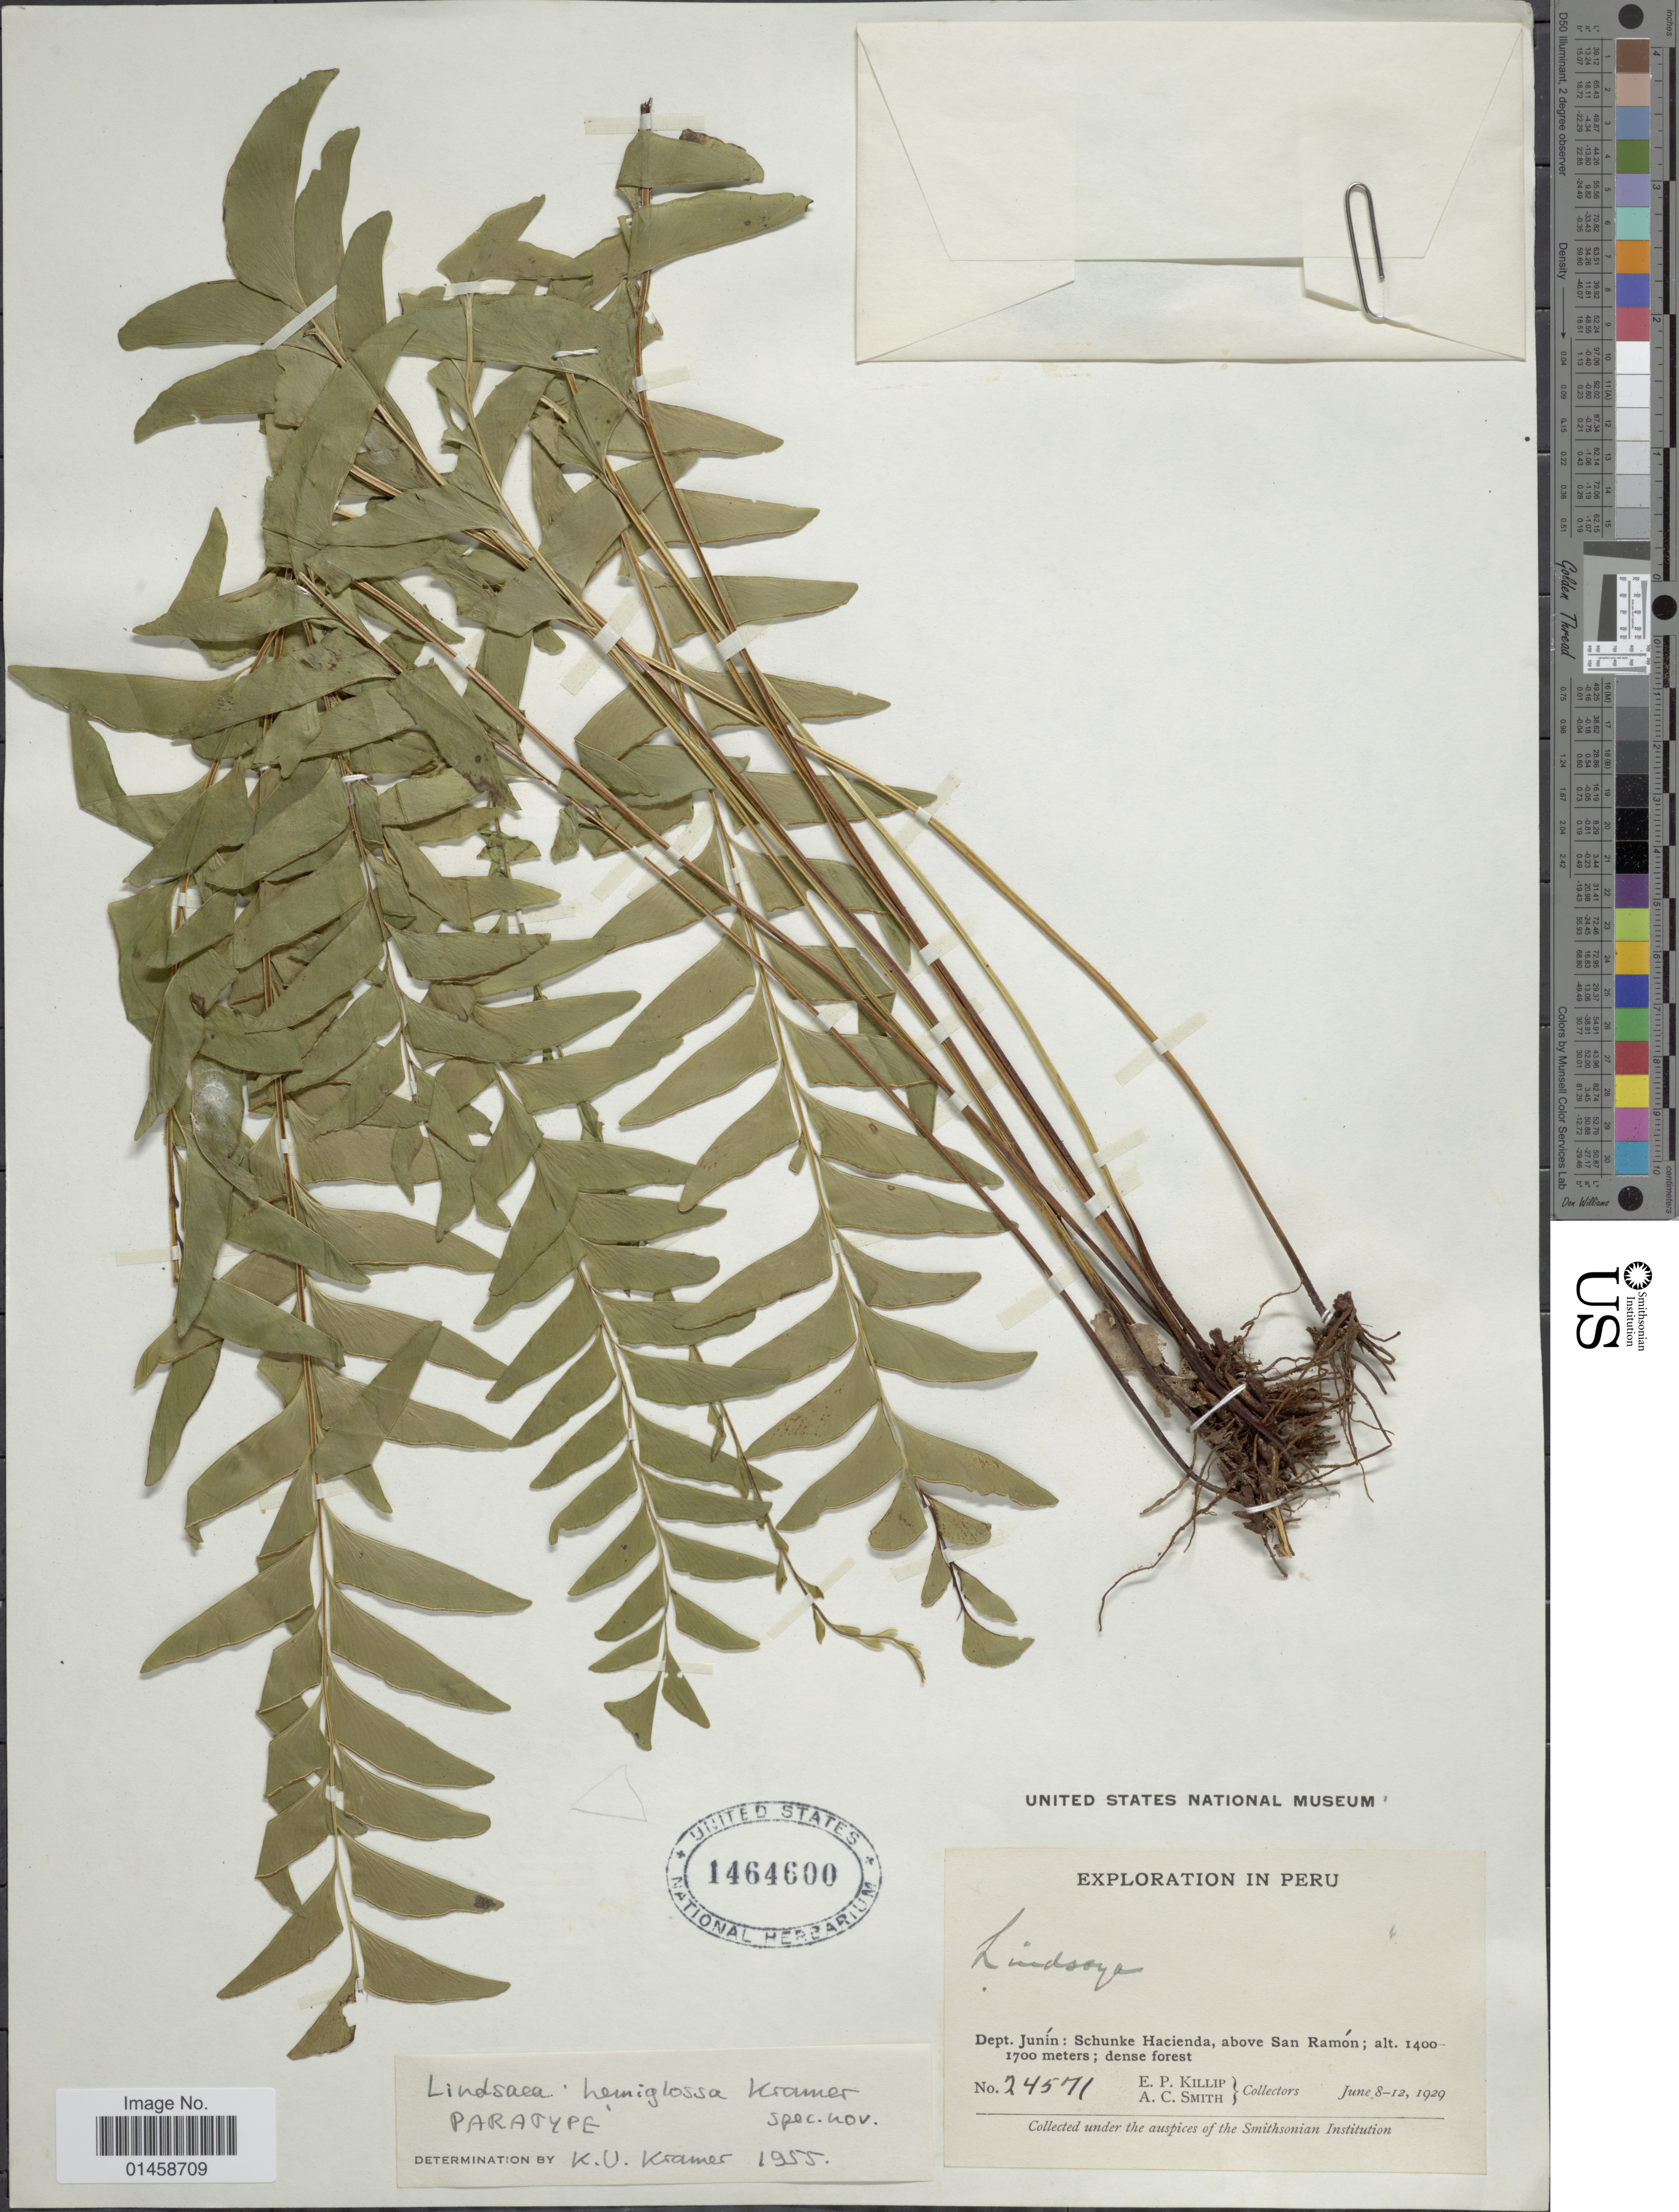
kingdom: Plantae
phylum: Tracheophyta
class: Polypodiopsida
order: Polypodiales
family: Lindsaeaceae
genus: Lindsaea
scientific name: Lindsaea hemiglossa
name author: K.U. Kramer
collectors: E. P. Killip & A. C. Smith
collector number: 24571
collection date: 1929-06-08/1929-06-12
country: Peru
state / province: Junín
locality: Schunke Hcienda, above San Ramón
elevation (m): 1400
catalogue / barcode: US 1464600